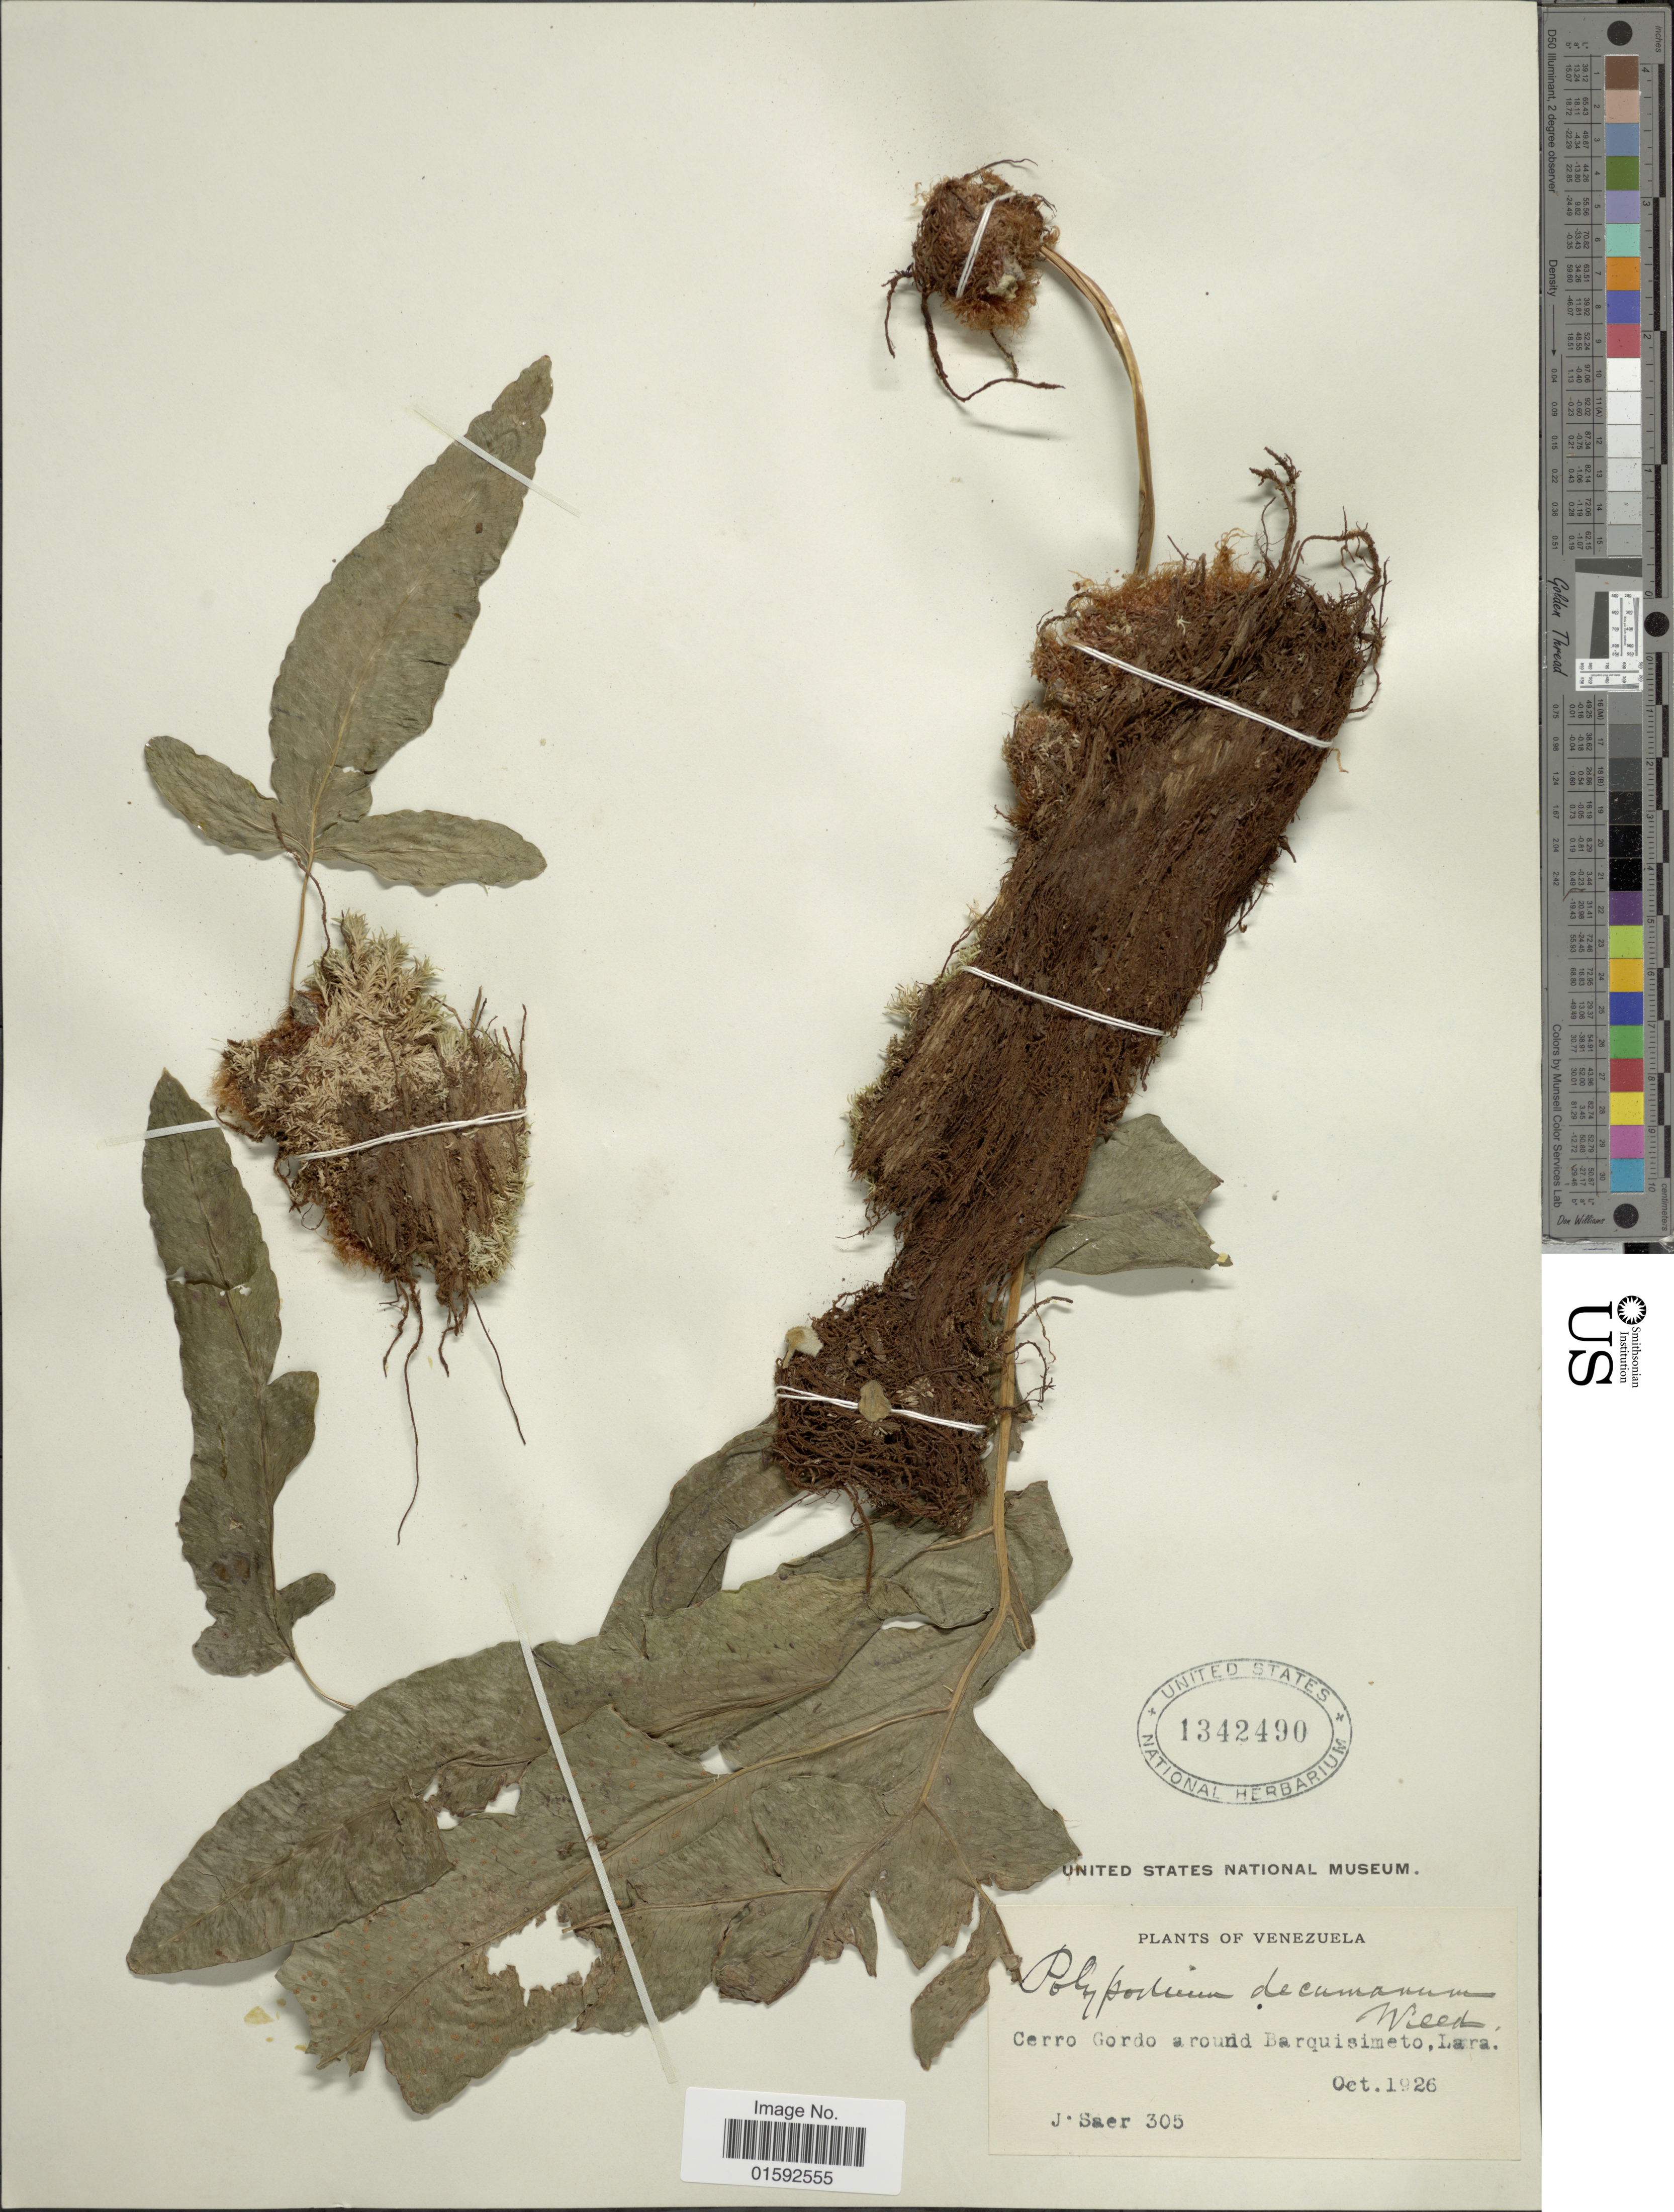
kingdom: Plantae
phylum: Tracheophyta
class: Polypodiopsida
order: Polypodiales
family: Polypodiaceae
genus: Phlebodium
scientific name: Phlebodium decumanum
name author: (Willd.) J. Sm.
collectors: J. Saer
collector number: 305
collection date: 1926-10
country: Venezuela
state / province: Lara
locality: Venezuela, cerro Gordo around Barquisimeto, Lara.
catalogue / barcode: US 1342490